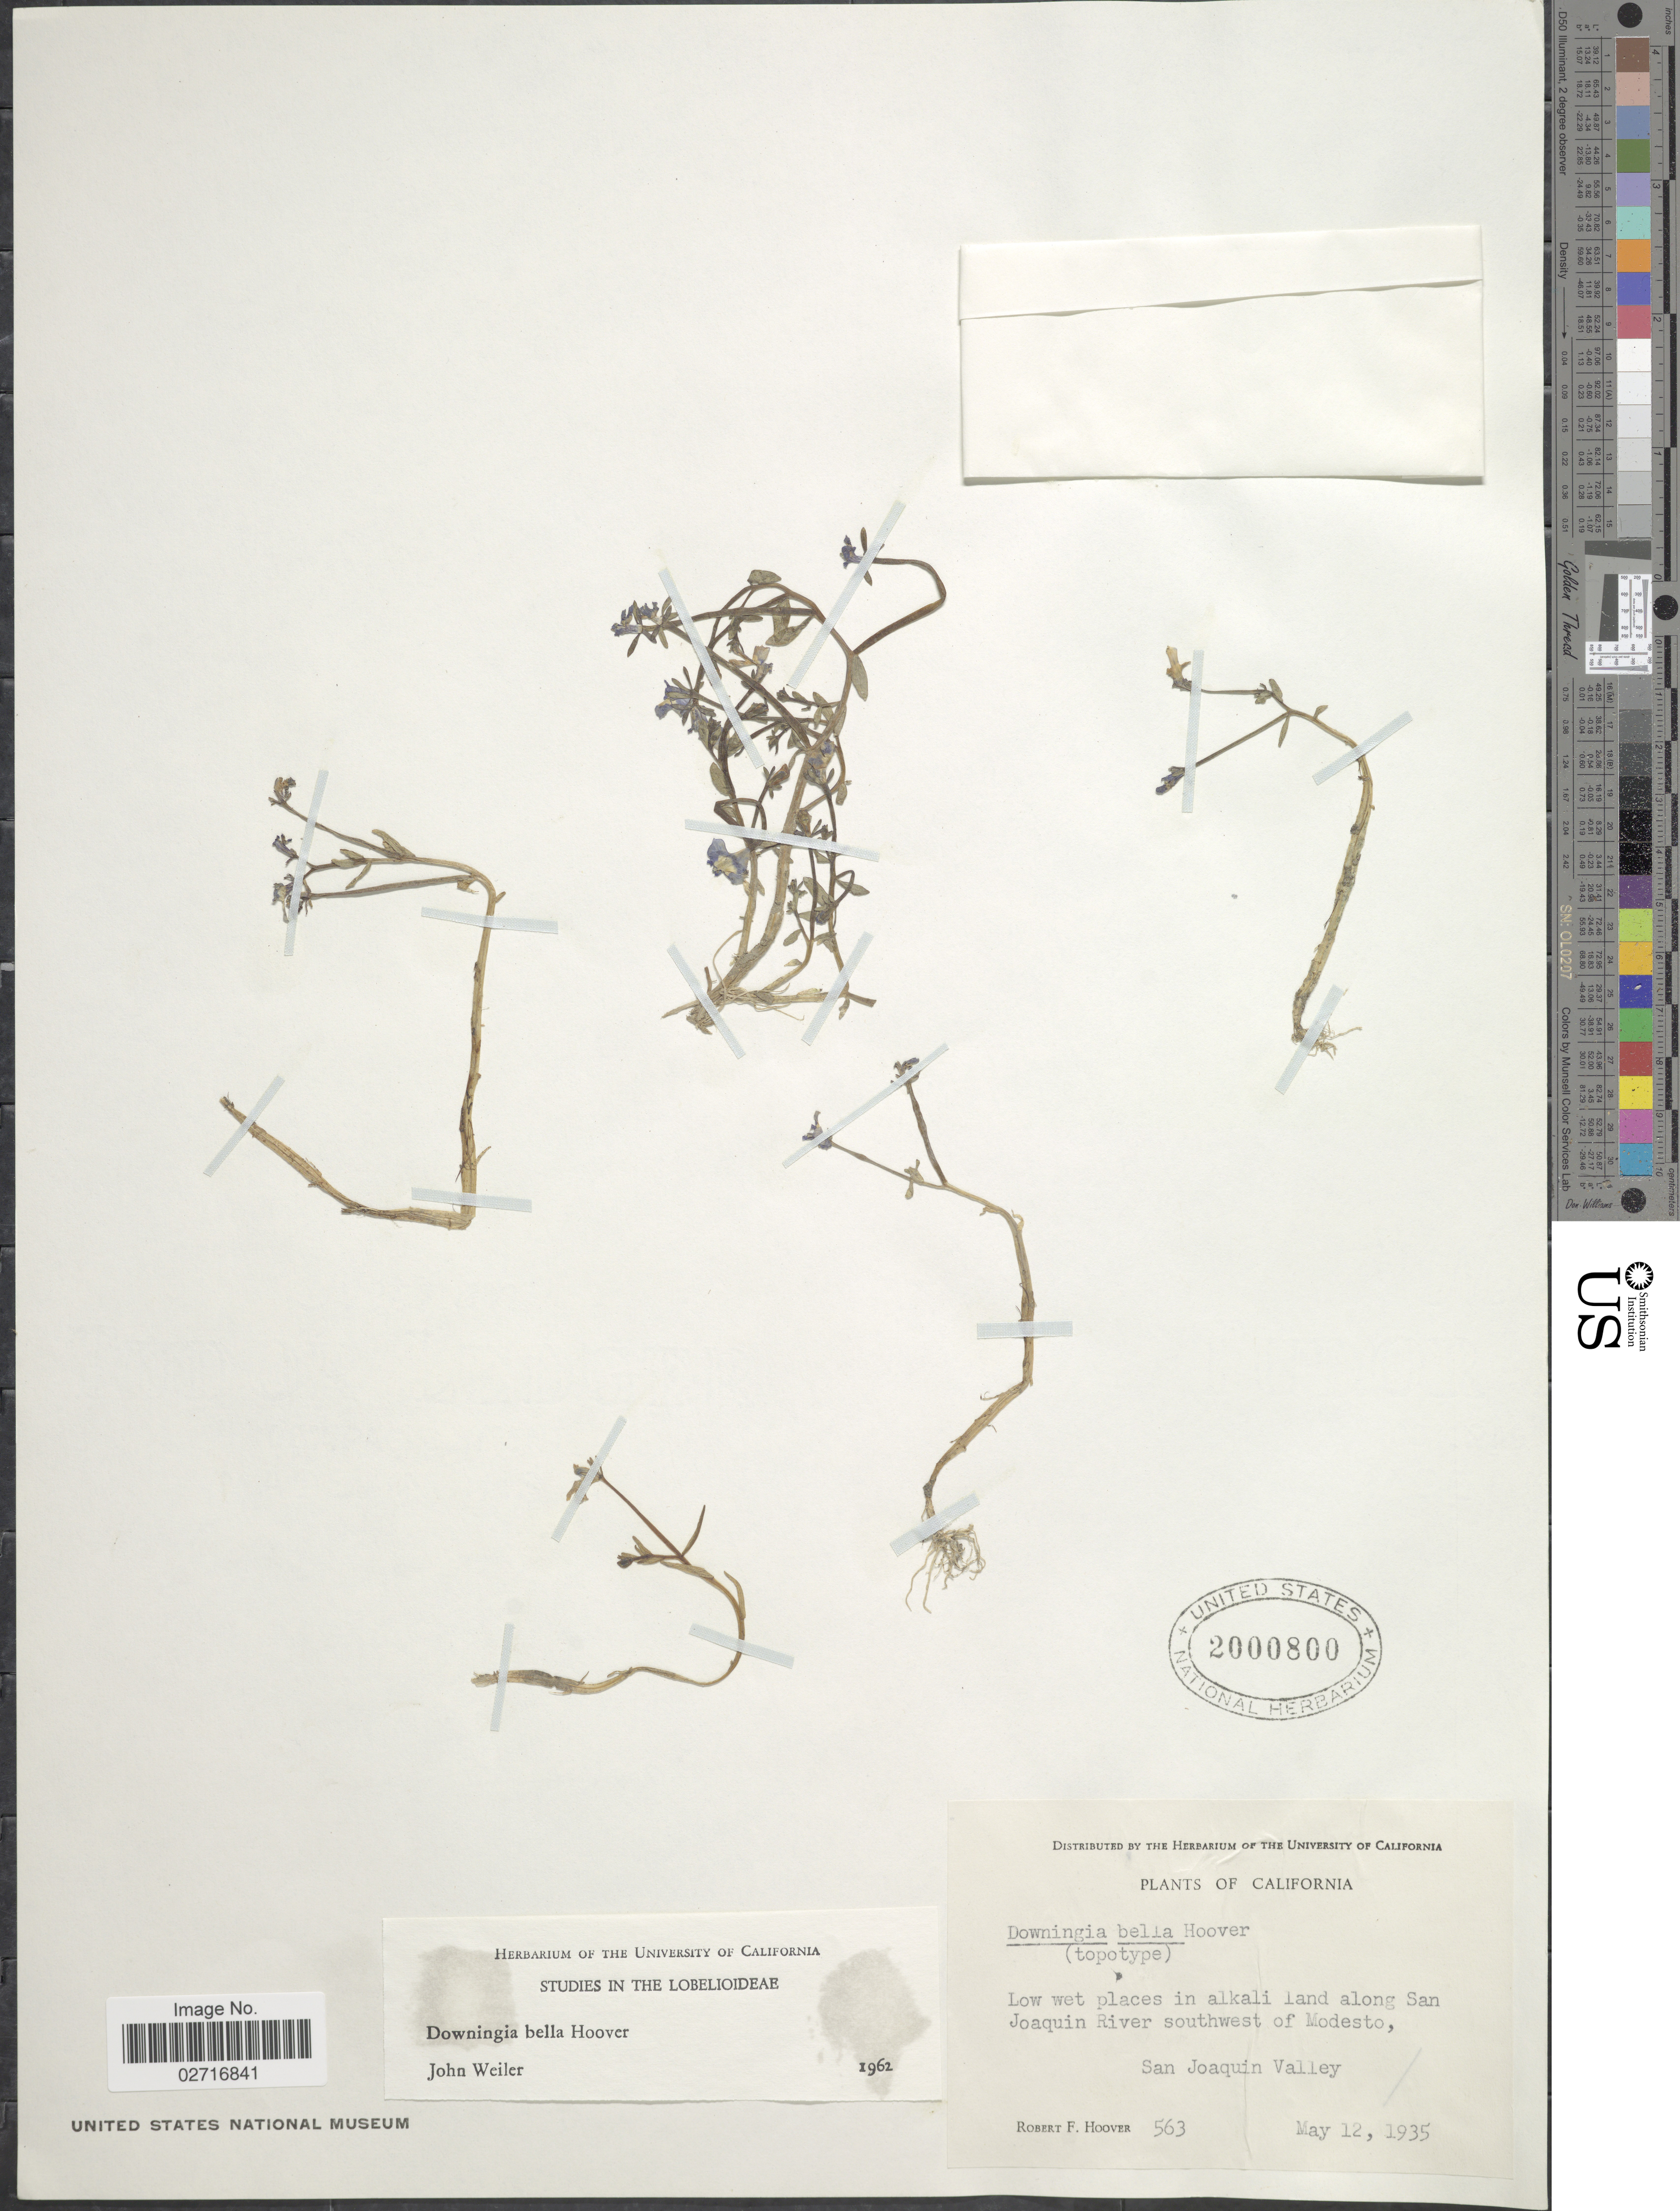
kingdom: Plantae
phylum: Tracheophyta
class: Magnoliopsida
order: Asterales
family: Campanulaceae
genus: Downingia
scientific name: Downingia bella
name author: Hoover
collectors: R. F. Hoover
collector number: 563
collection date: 1935-05-12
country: United States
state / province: California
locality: Low wet places in alkali land along San Joaquin River southwest of Modesto, San Joaquin Valley.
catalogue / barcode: US 2000800